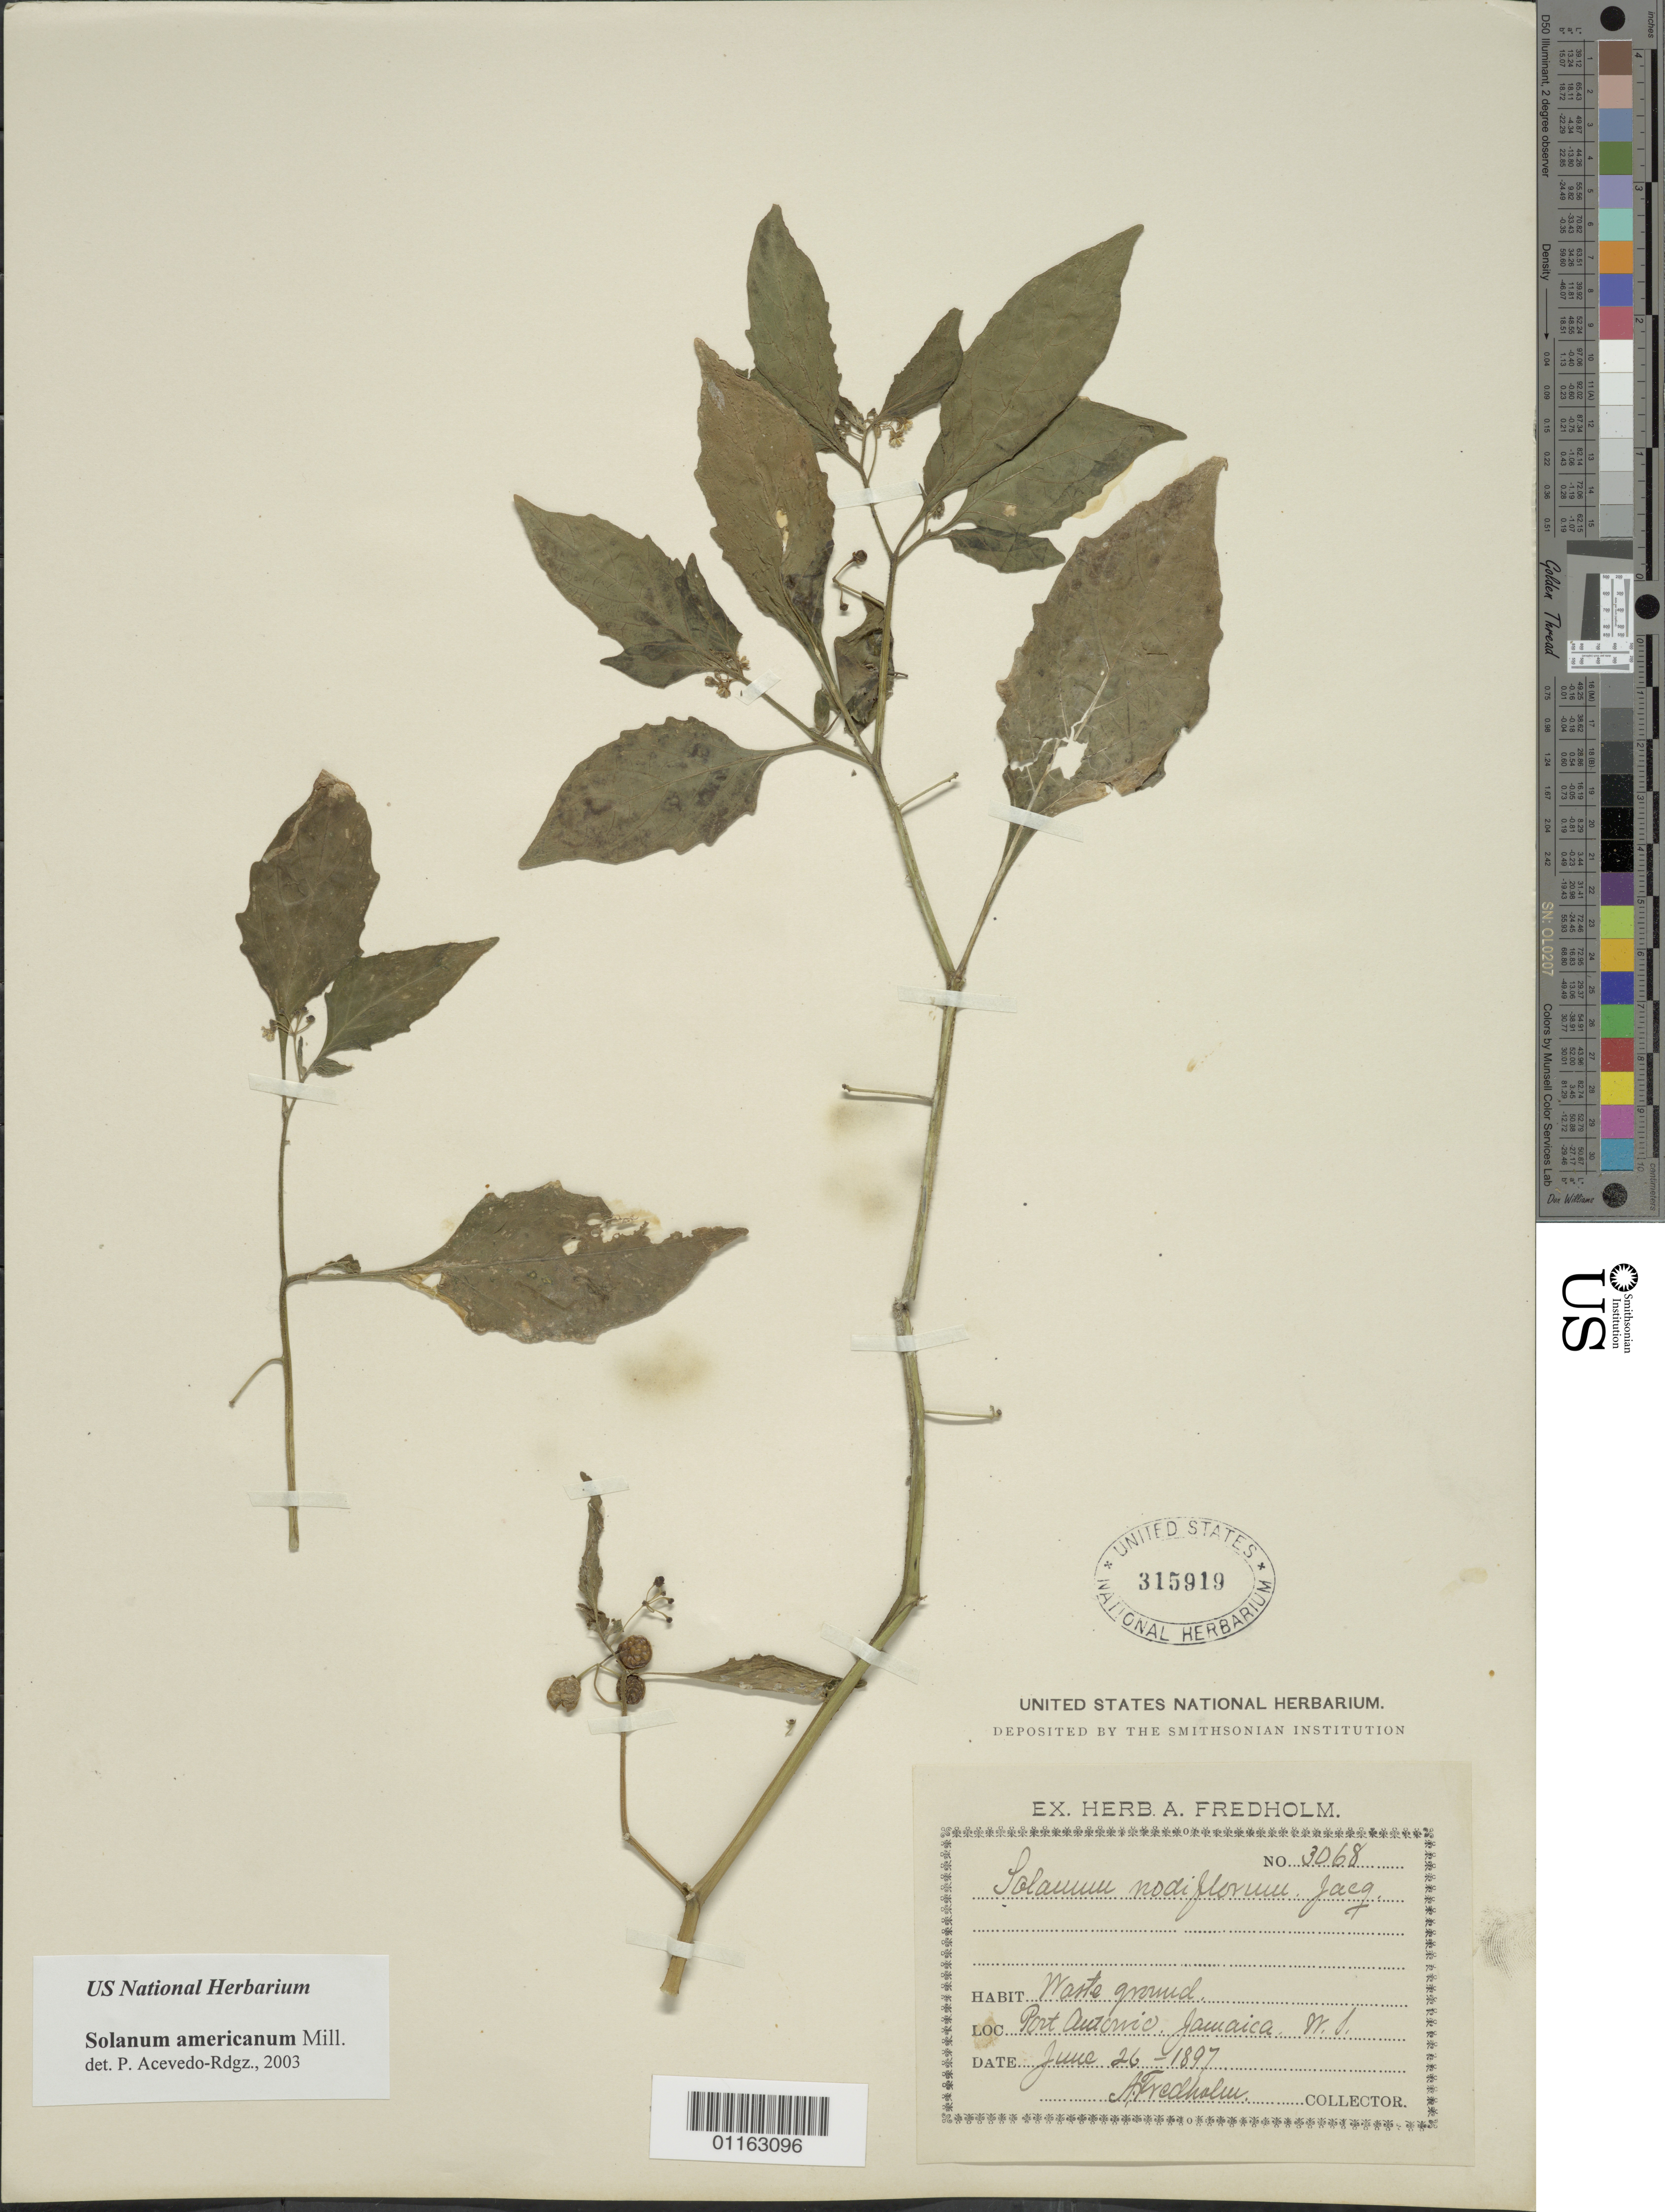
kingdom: Plantae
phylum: Tracheophyta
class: Magnoliopsida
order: Solanales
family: Solanaceae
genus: Solanum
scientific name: Solanum americanum subsp. americanum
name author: Mill.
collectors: A. Fredholm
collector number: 3068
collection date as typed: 26 Jun 1897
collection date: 1897-06-26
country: Jamaica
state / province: Portland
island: Jamaica I.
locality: Port Antonio; waste ground.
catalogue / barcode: US 315919